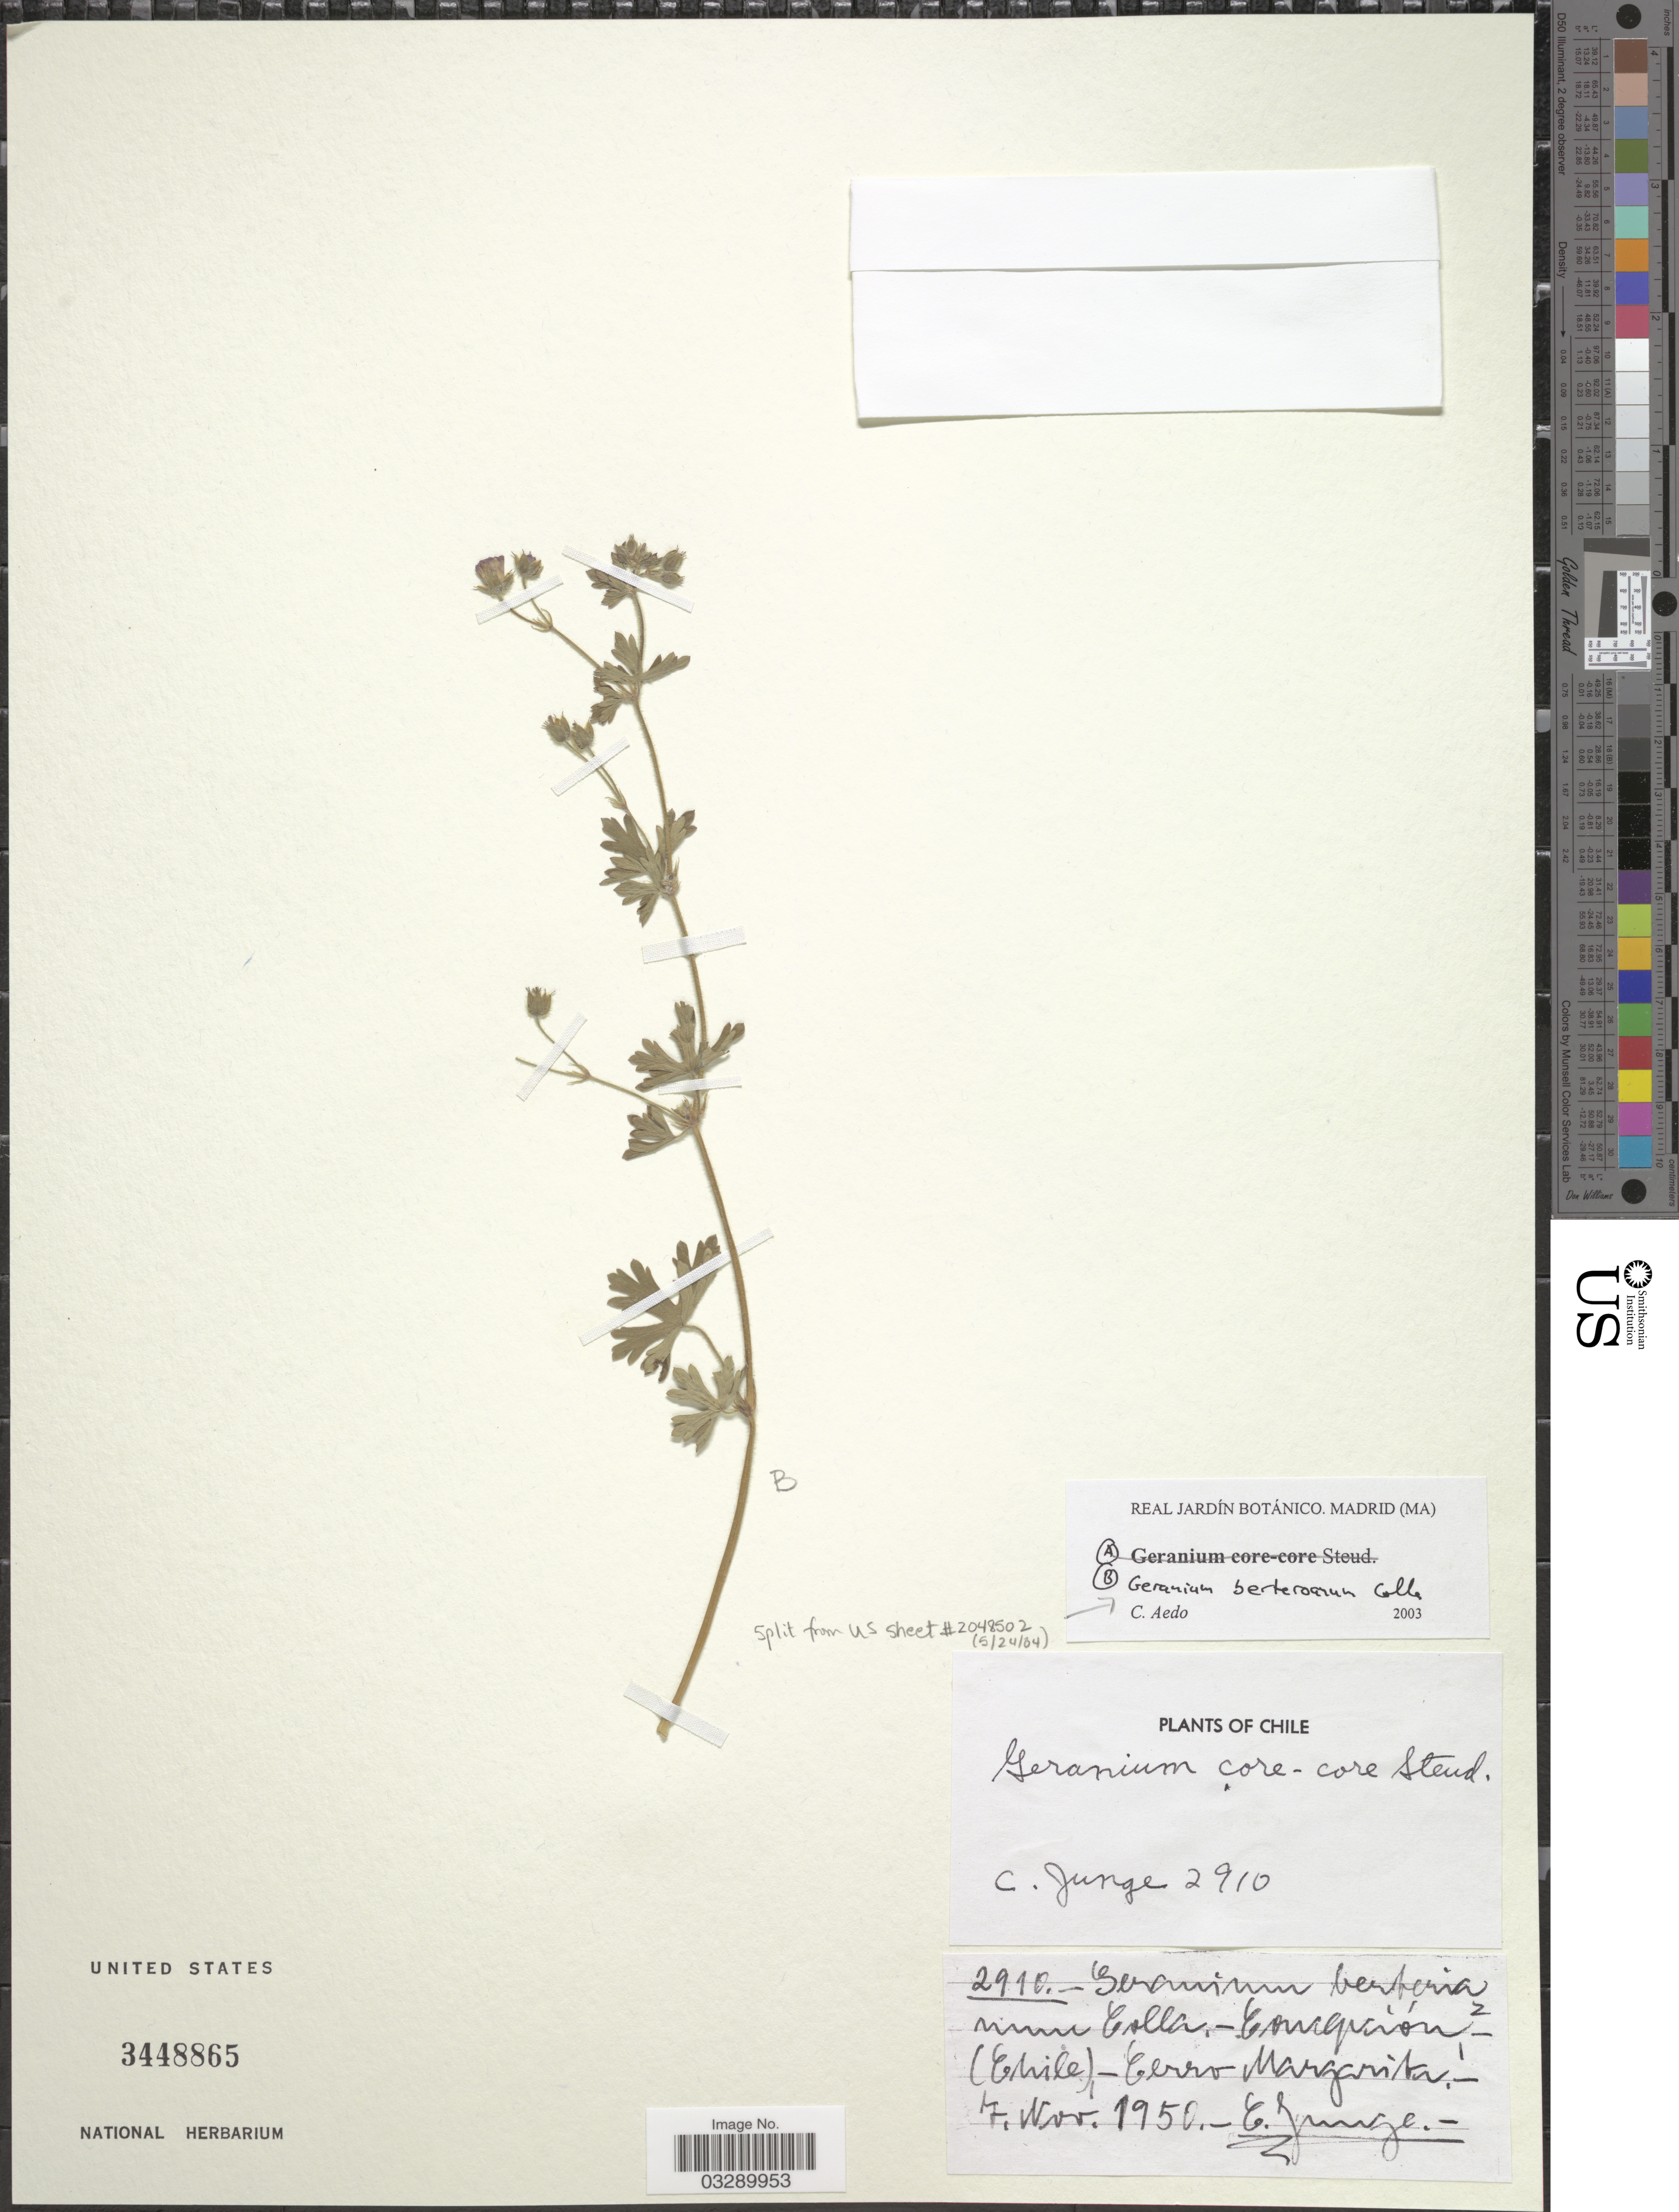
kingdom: Plantae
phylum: Tracheophyta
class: Magnoliopsida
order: Geraniales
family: Geraniaceae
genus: Geranium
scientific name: Geranium berteroanum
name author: Colla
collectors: C. Junge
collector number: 2910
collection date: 1950-11-07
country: Chile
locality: Concepción- Cerro Margarita.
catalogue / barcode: US 3448865